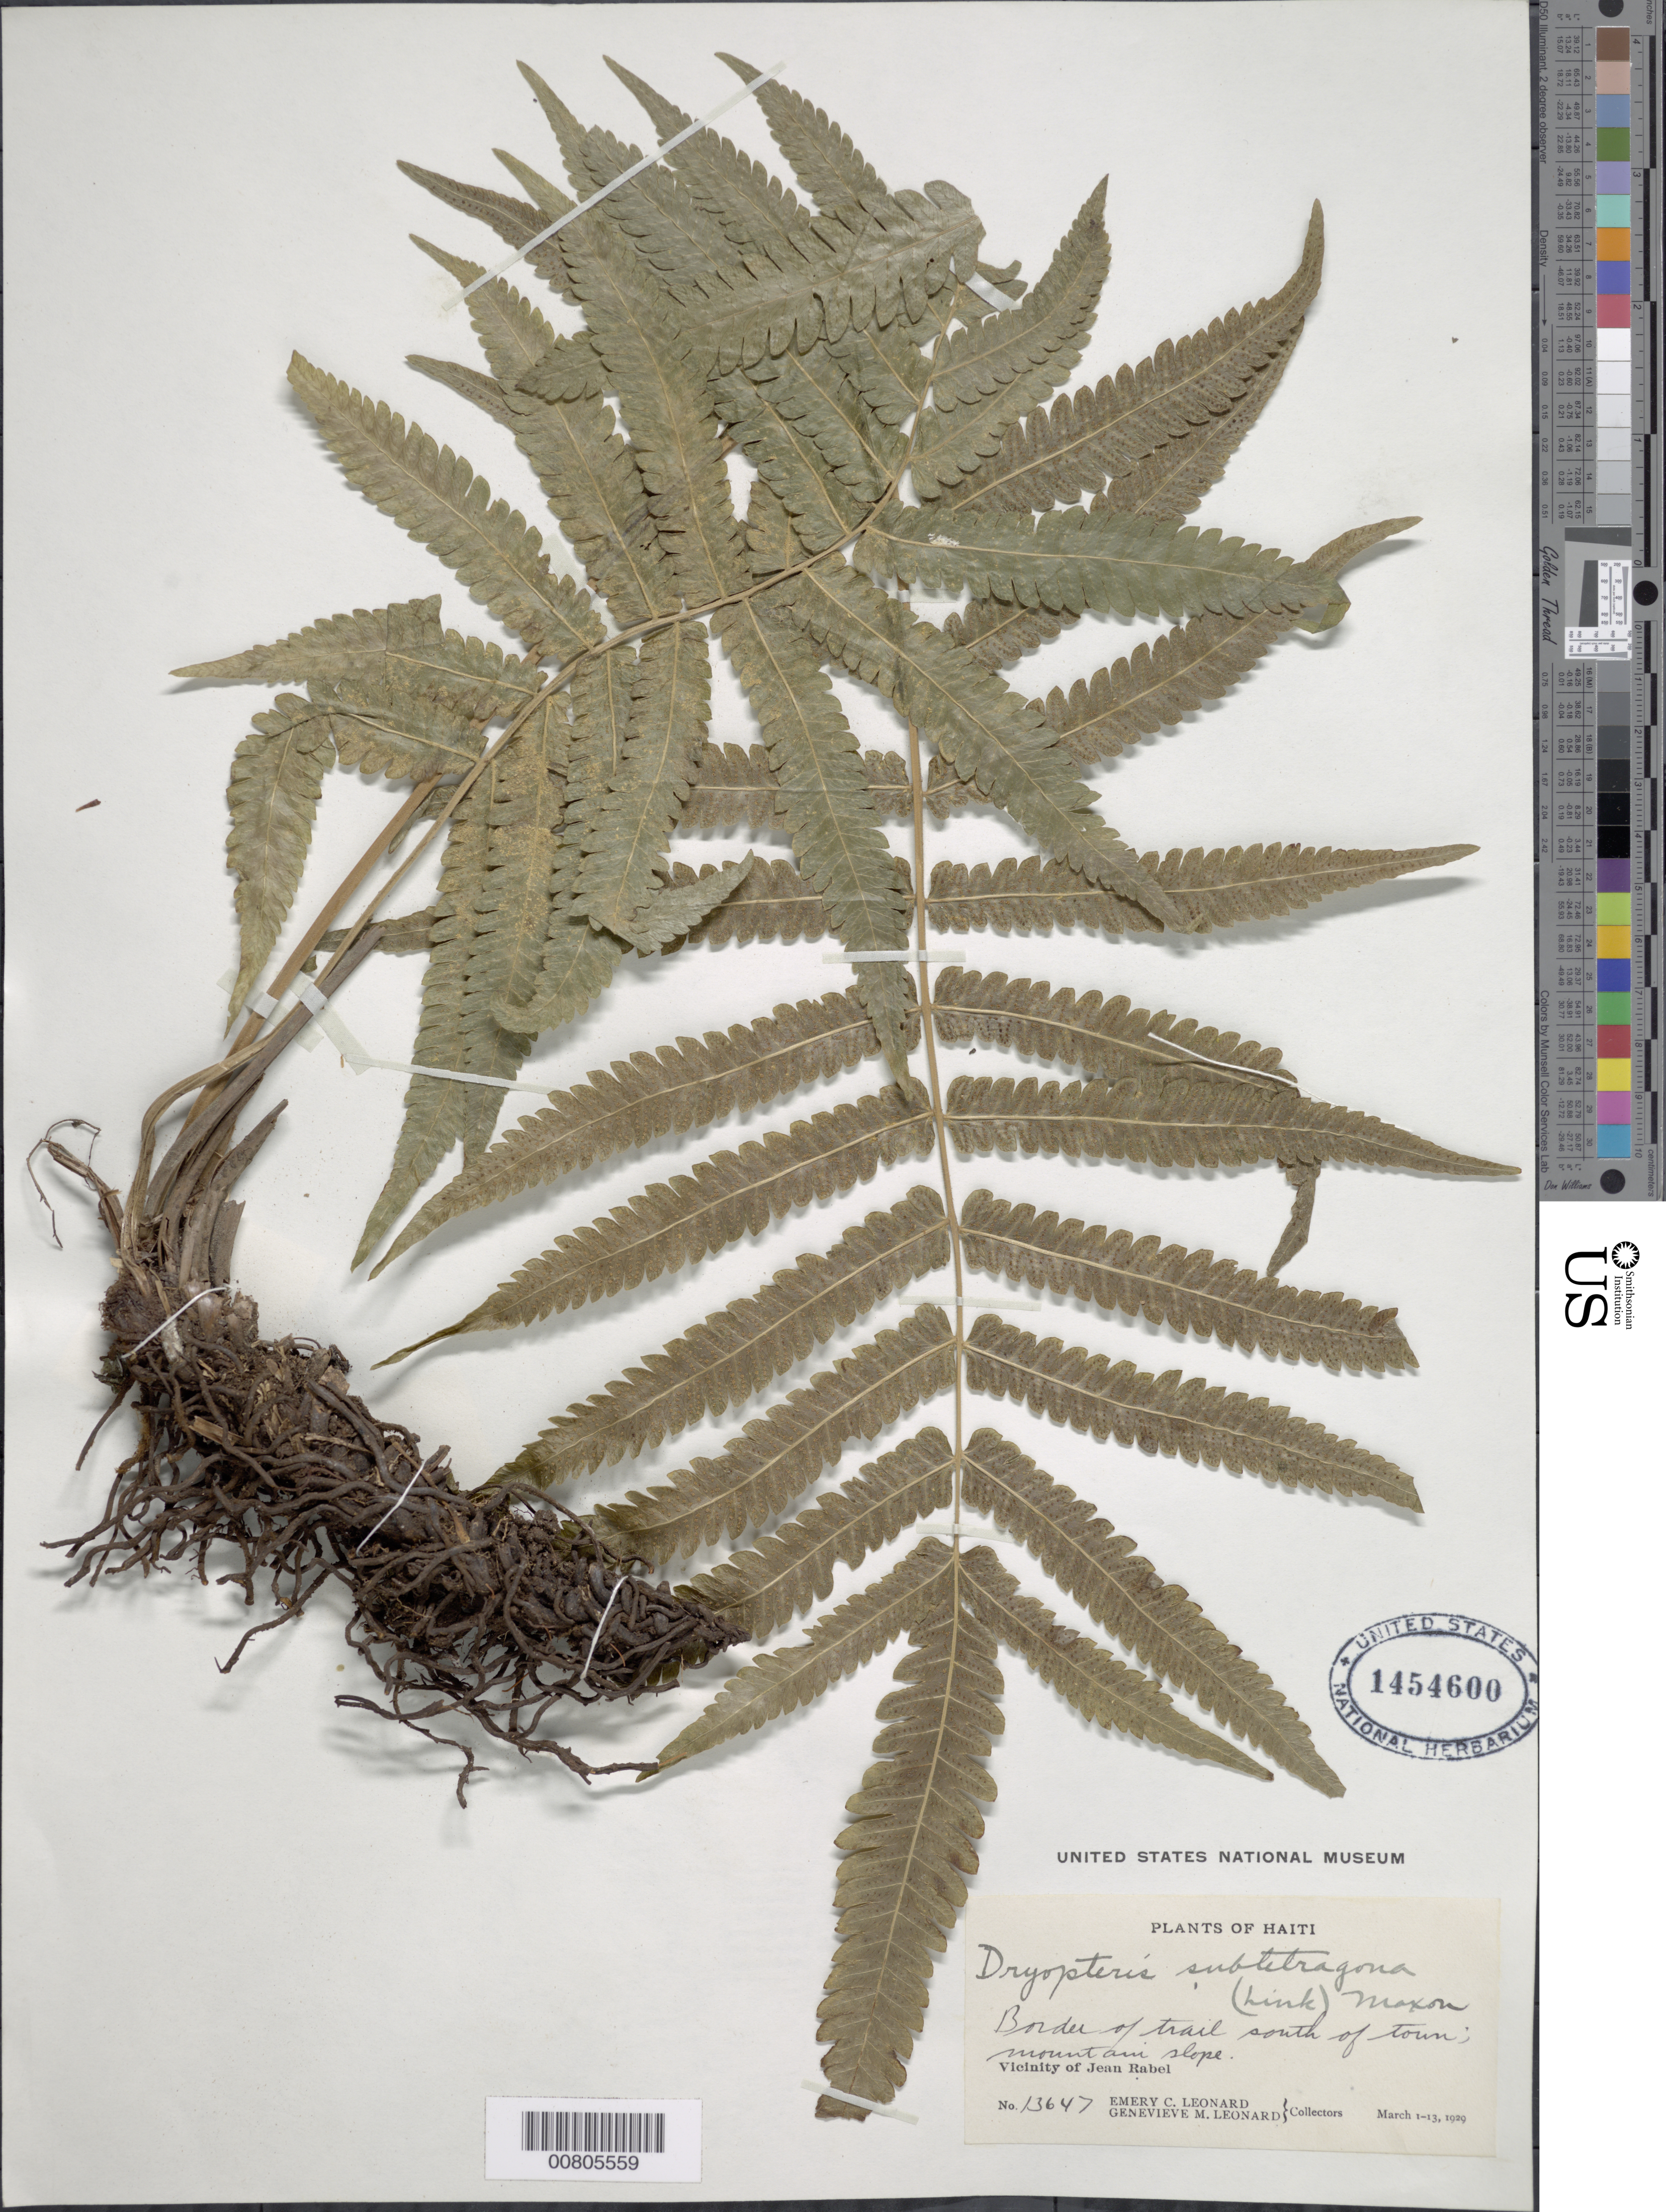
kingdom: Plantae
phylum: Tracheophyta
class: Polypodiopsida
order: Polypodiales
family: Thelypteridaceae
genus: Goniopteris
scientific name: Goniopteris subtetragona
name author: (Link) Vareschi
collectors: E. C. Leonard & G. M. Leonard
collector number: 13647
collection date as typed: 01 Mar 1929 to 13 Mar 1929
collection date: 1929-03-01/1929-03-13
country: Haiti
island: Hispaniola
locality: Jean Rabel, S of town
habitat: Border of trail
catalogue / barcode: US 1454600